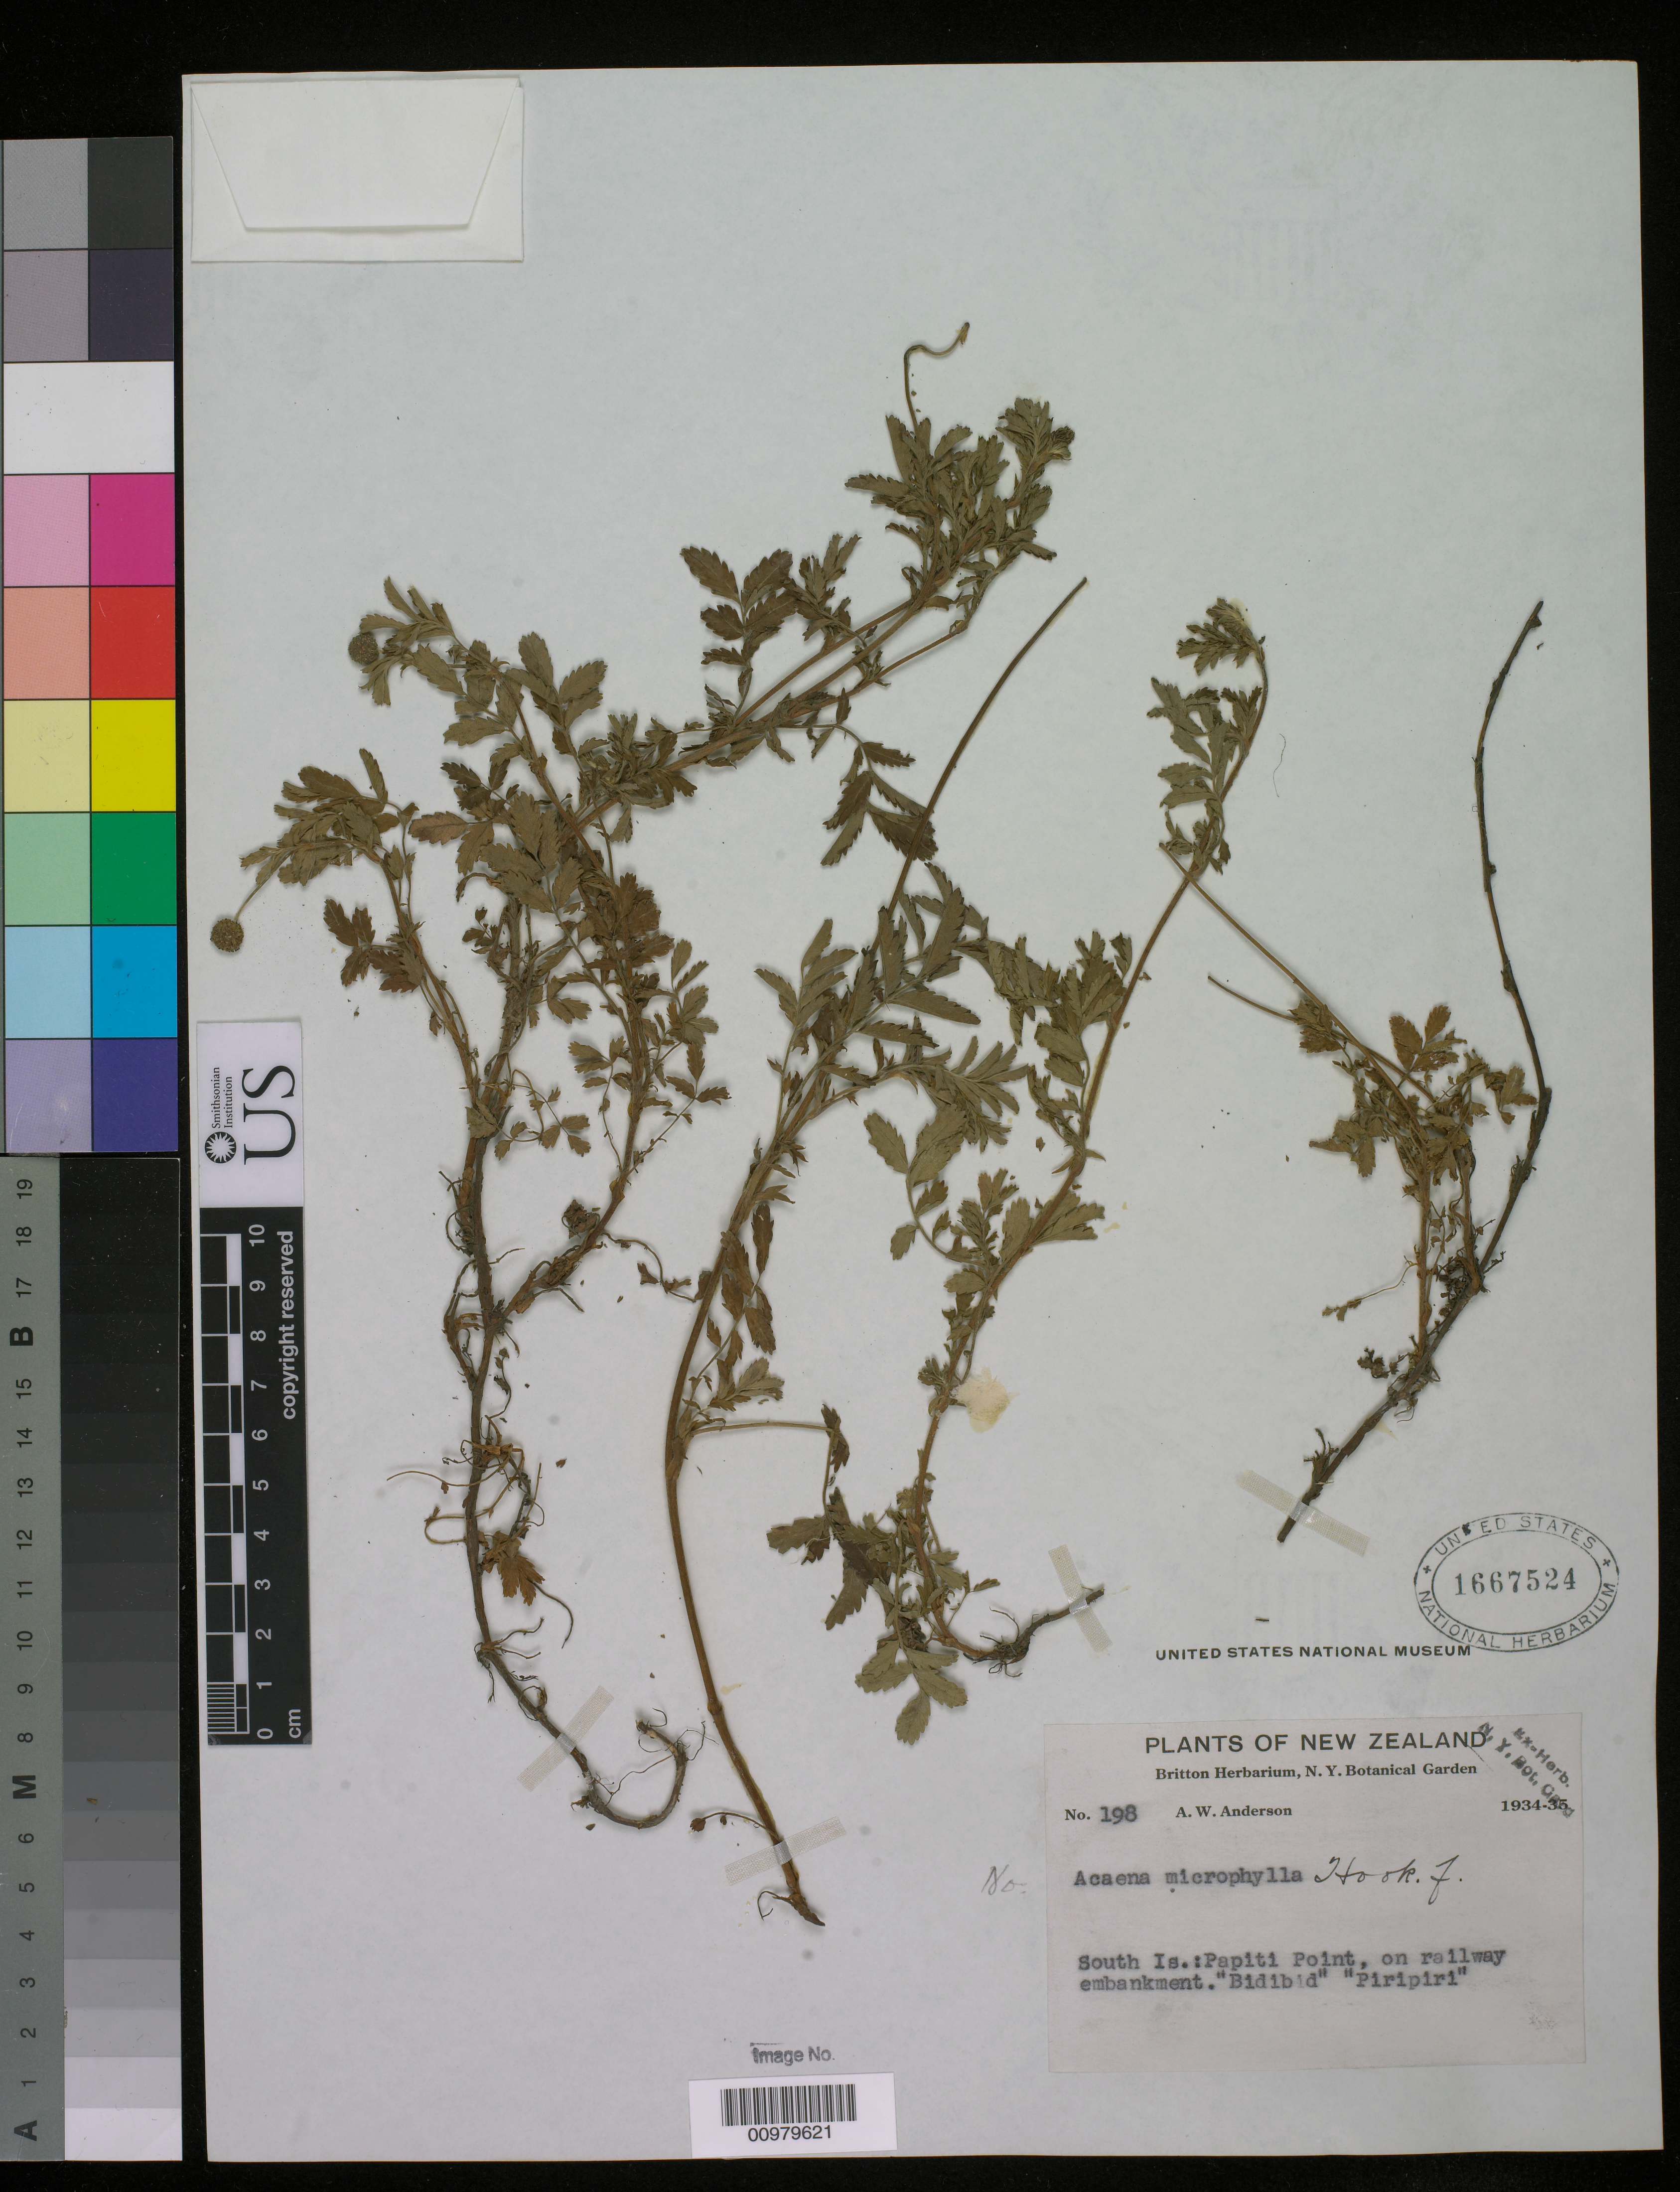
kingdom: Plantae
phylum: Tracheophyta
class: Magnoliopsida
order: Rosales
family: Rosaceae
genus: Acaena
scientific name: Acaena sp.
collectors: A. W. Anderson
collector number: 198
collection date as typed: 1934 to -- --- 1935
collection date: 1934/1935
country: New Zealand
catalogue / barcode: US 1667524